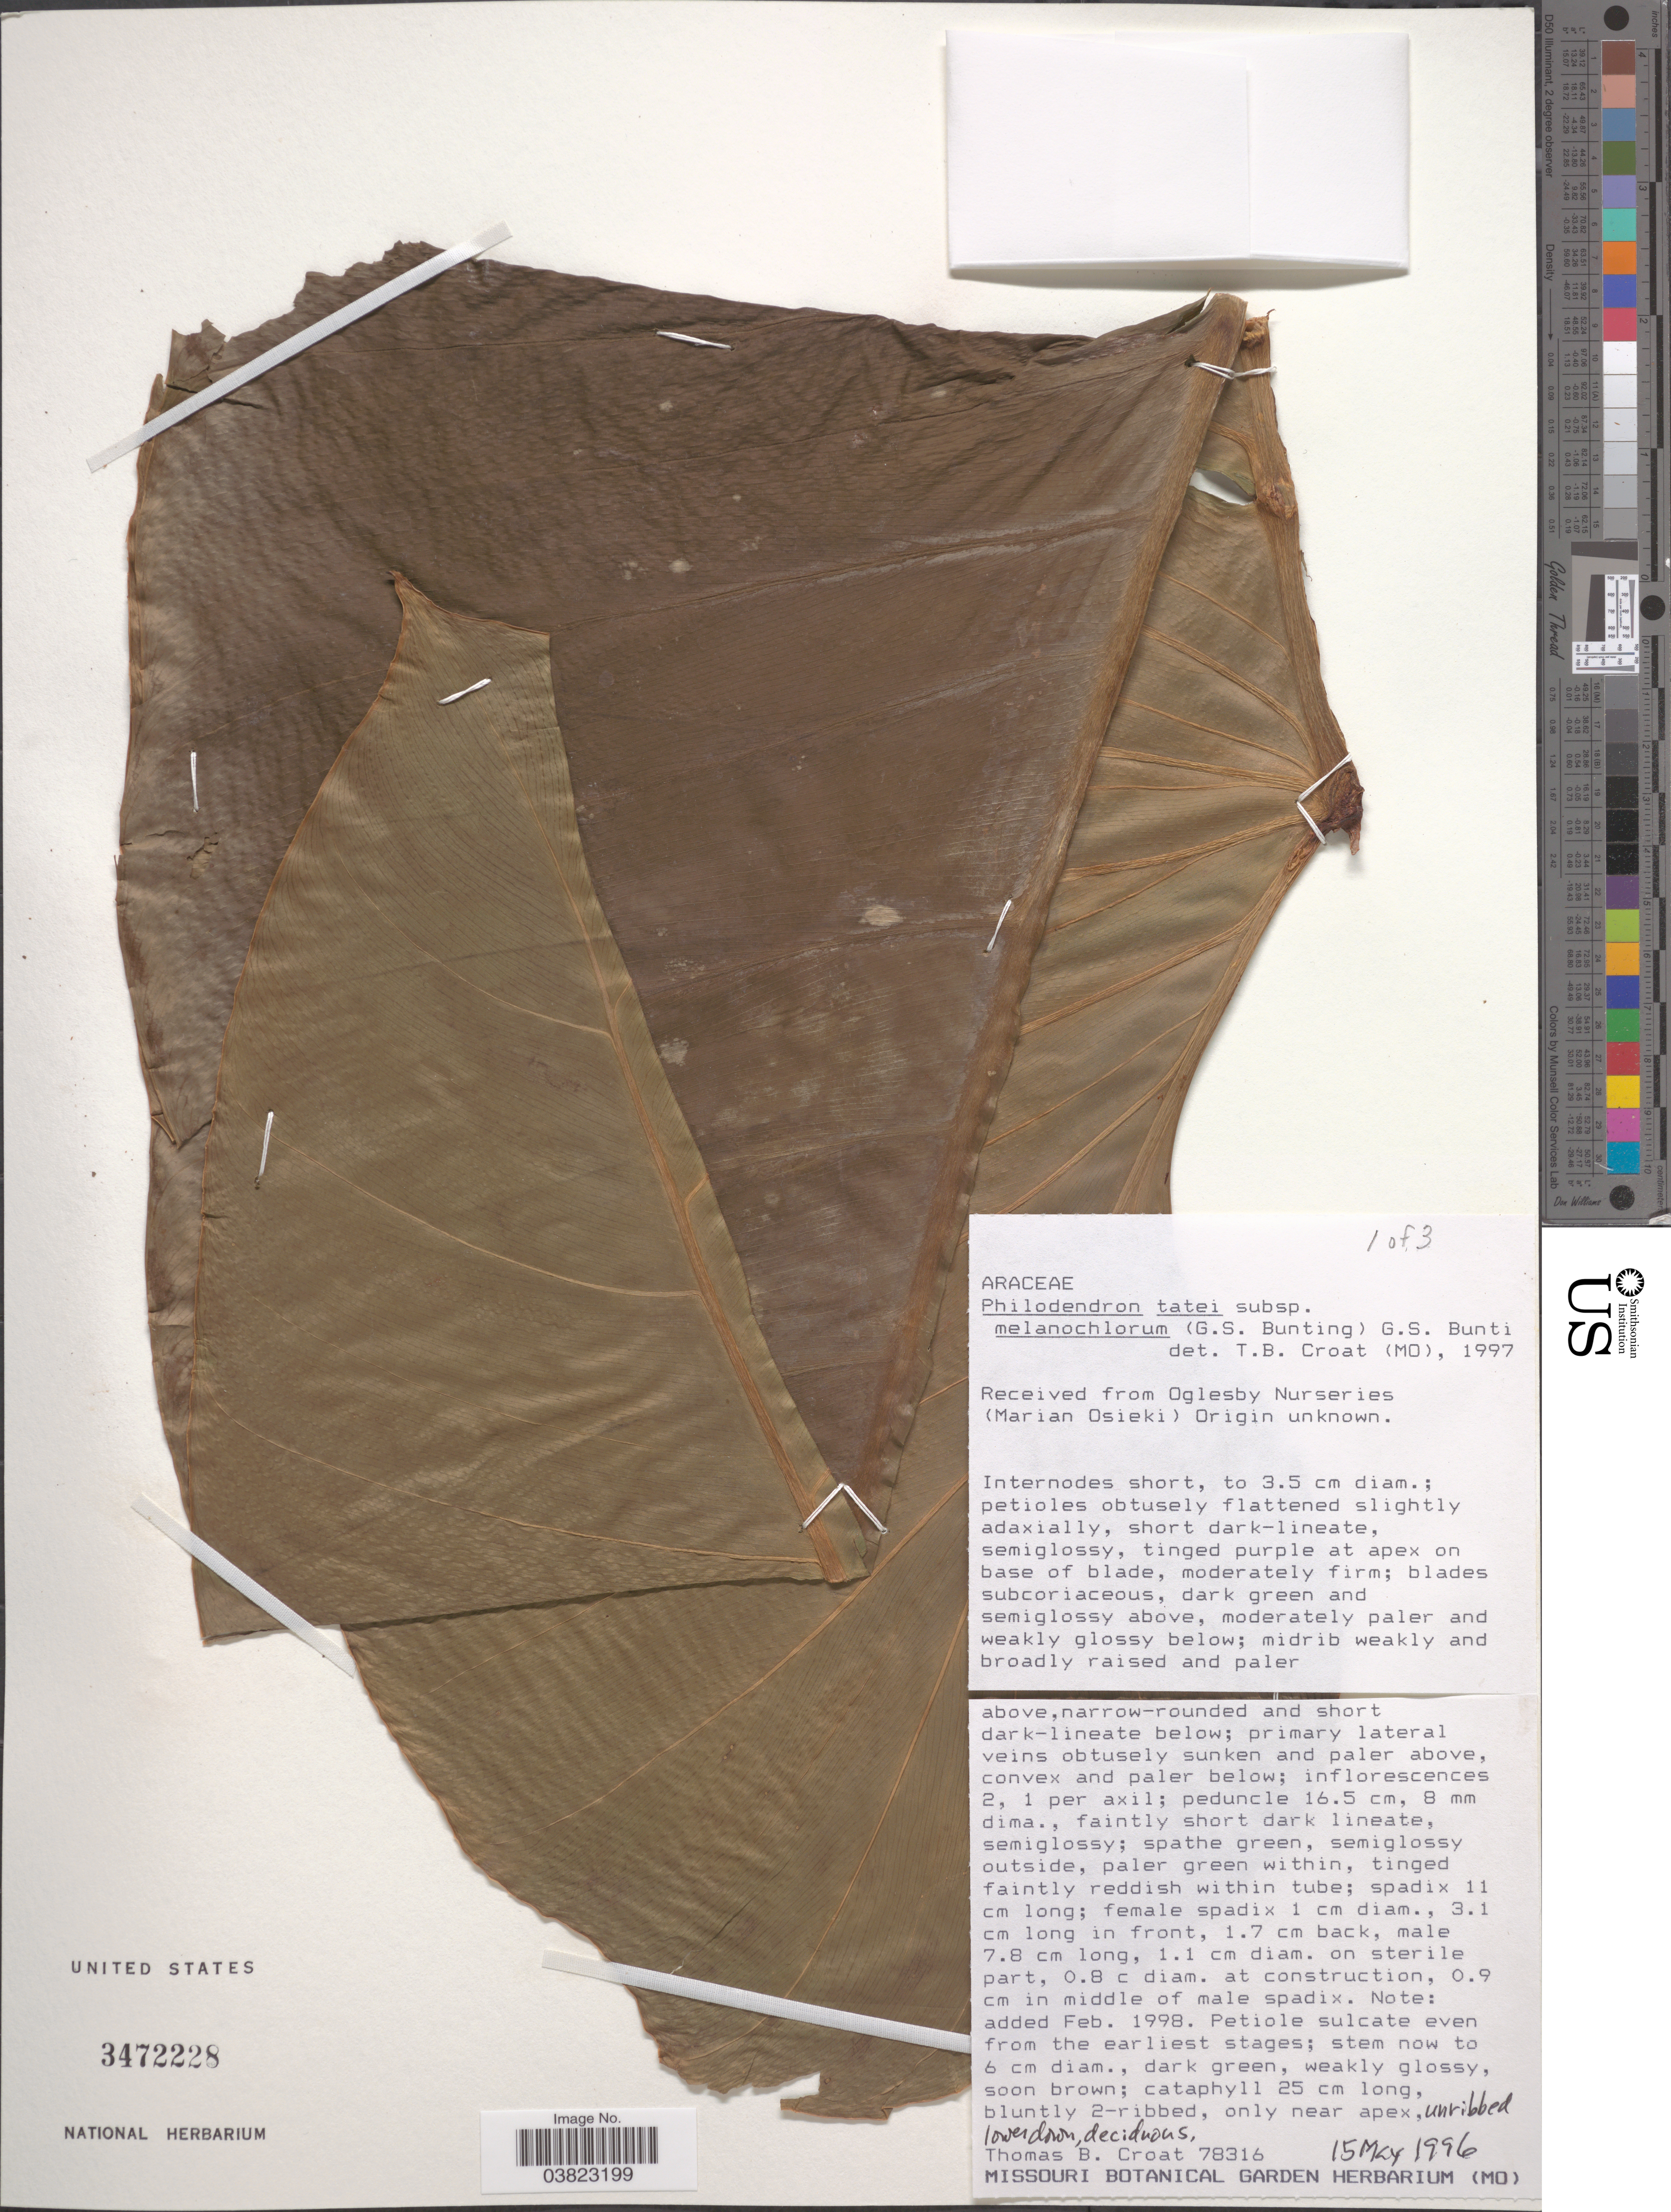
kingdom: Plantae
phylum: Tracheophyta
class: Liliopsida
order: Alismatales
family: Araceae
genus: Philodendron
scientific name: Philodendron tatei subsp. melanochlorum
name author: (G.S. Bunting) G.S. Bunting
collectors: T. B. Croat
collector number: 78316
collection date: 1996-05-15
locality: Oglesby Nurseries (Marian Osieki).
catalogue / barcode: US 3472228